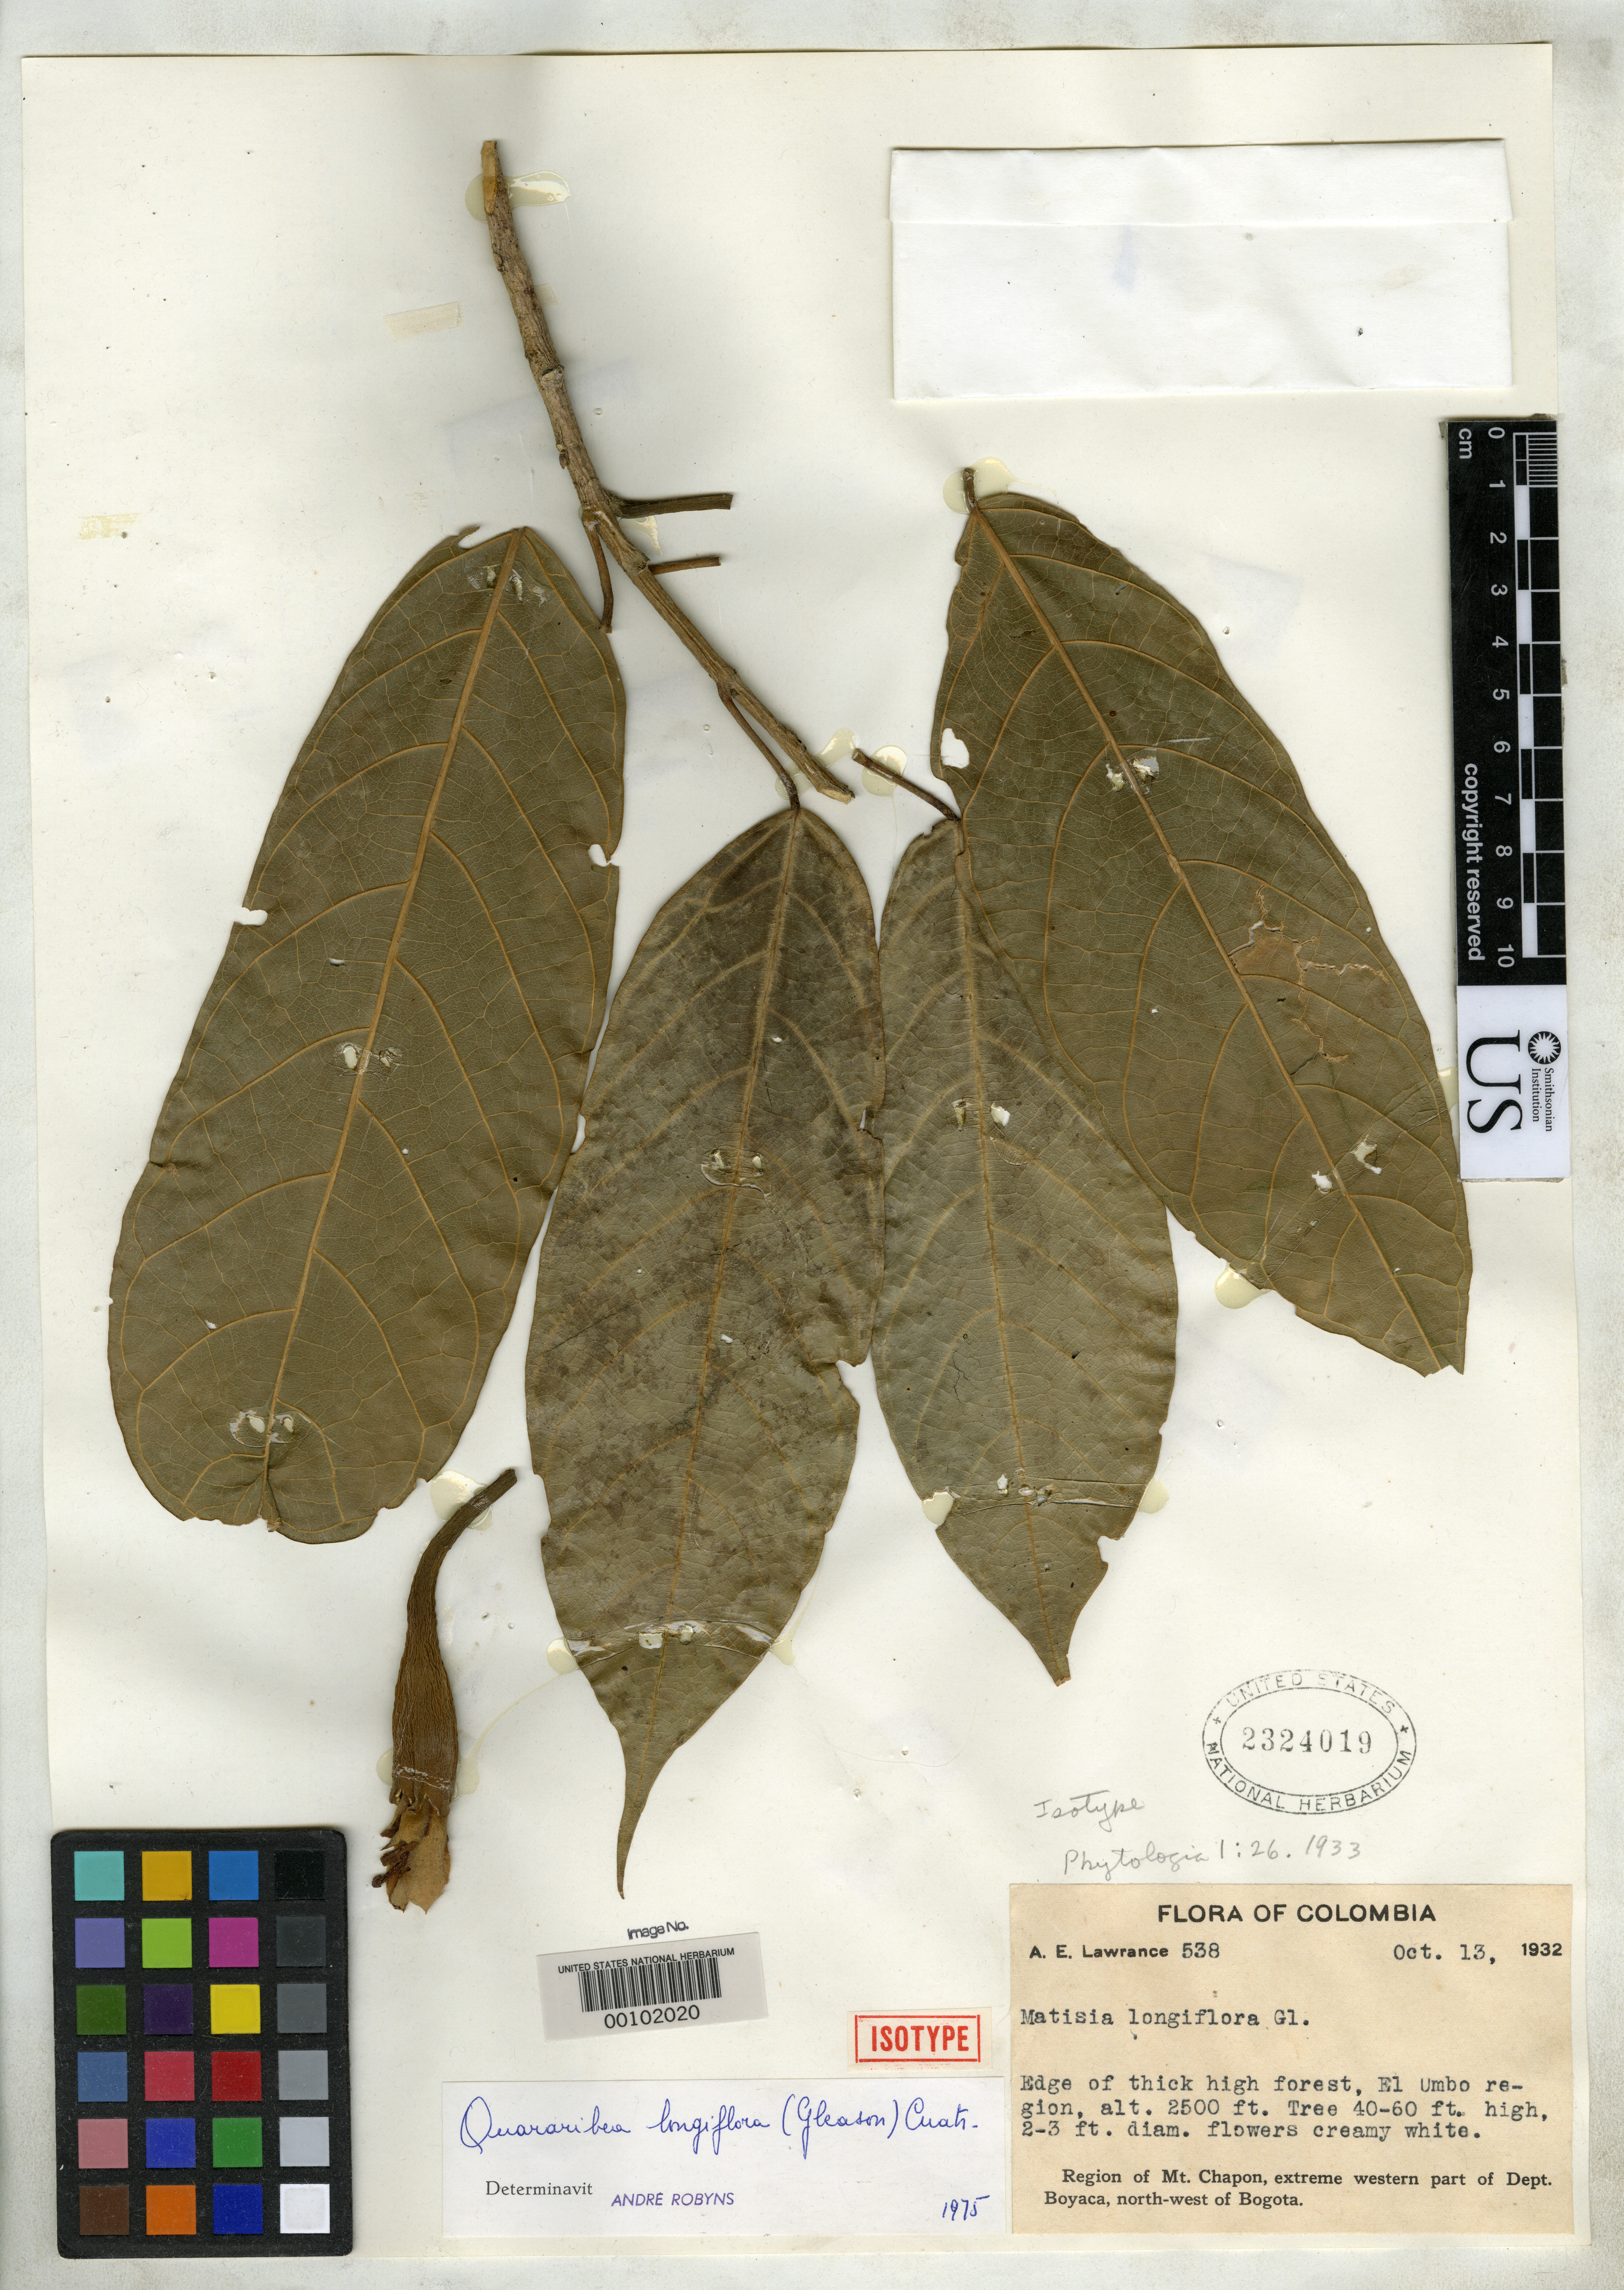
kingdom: Plantae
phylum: Tracheophyta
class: Magnoliopsida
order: Malvales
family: Malvaceae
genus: Matisia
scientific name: Matisia longiflora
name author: Gleason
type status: Isotype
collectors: A. Lawrance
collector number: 538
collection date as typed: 13 Oct 1932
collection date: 1932-10-13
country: Colombia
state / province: Boyacá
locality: Mt. Chapon.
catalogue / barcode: US 2324019